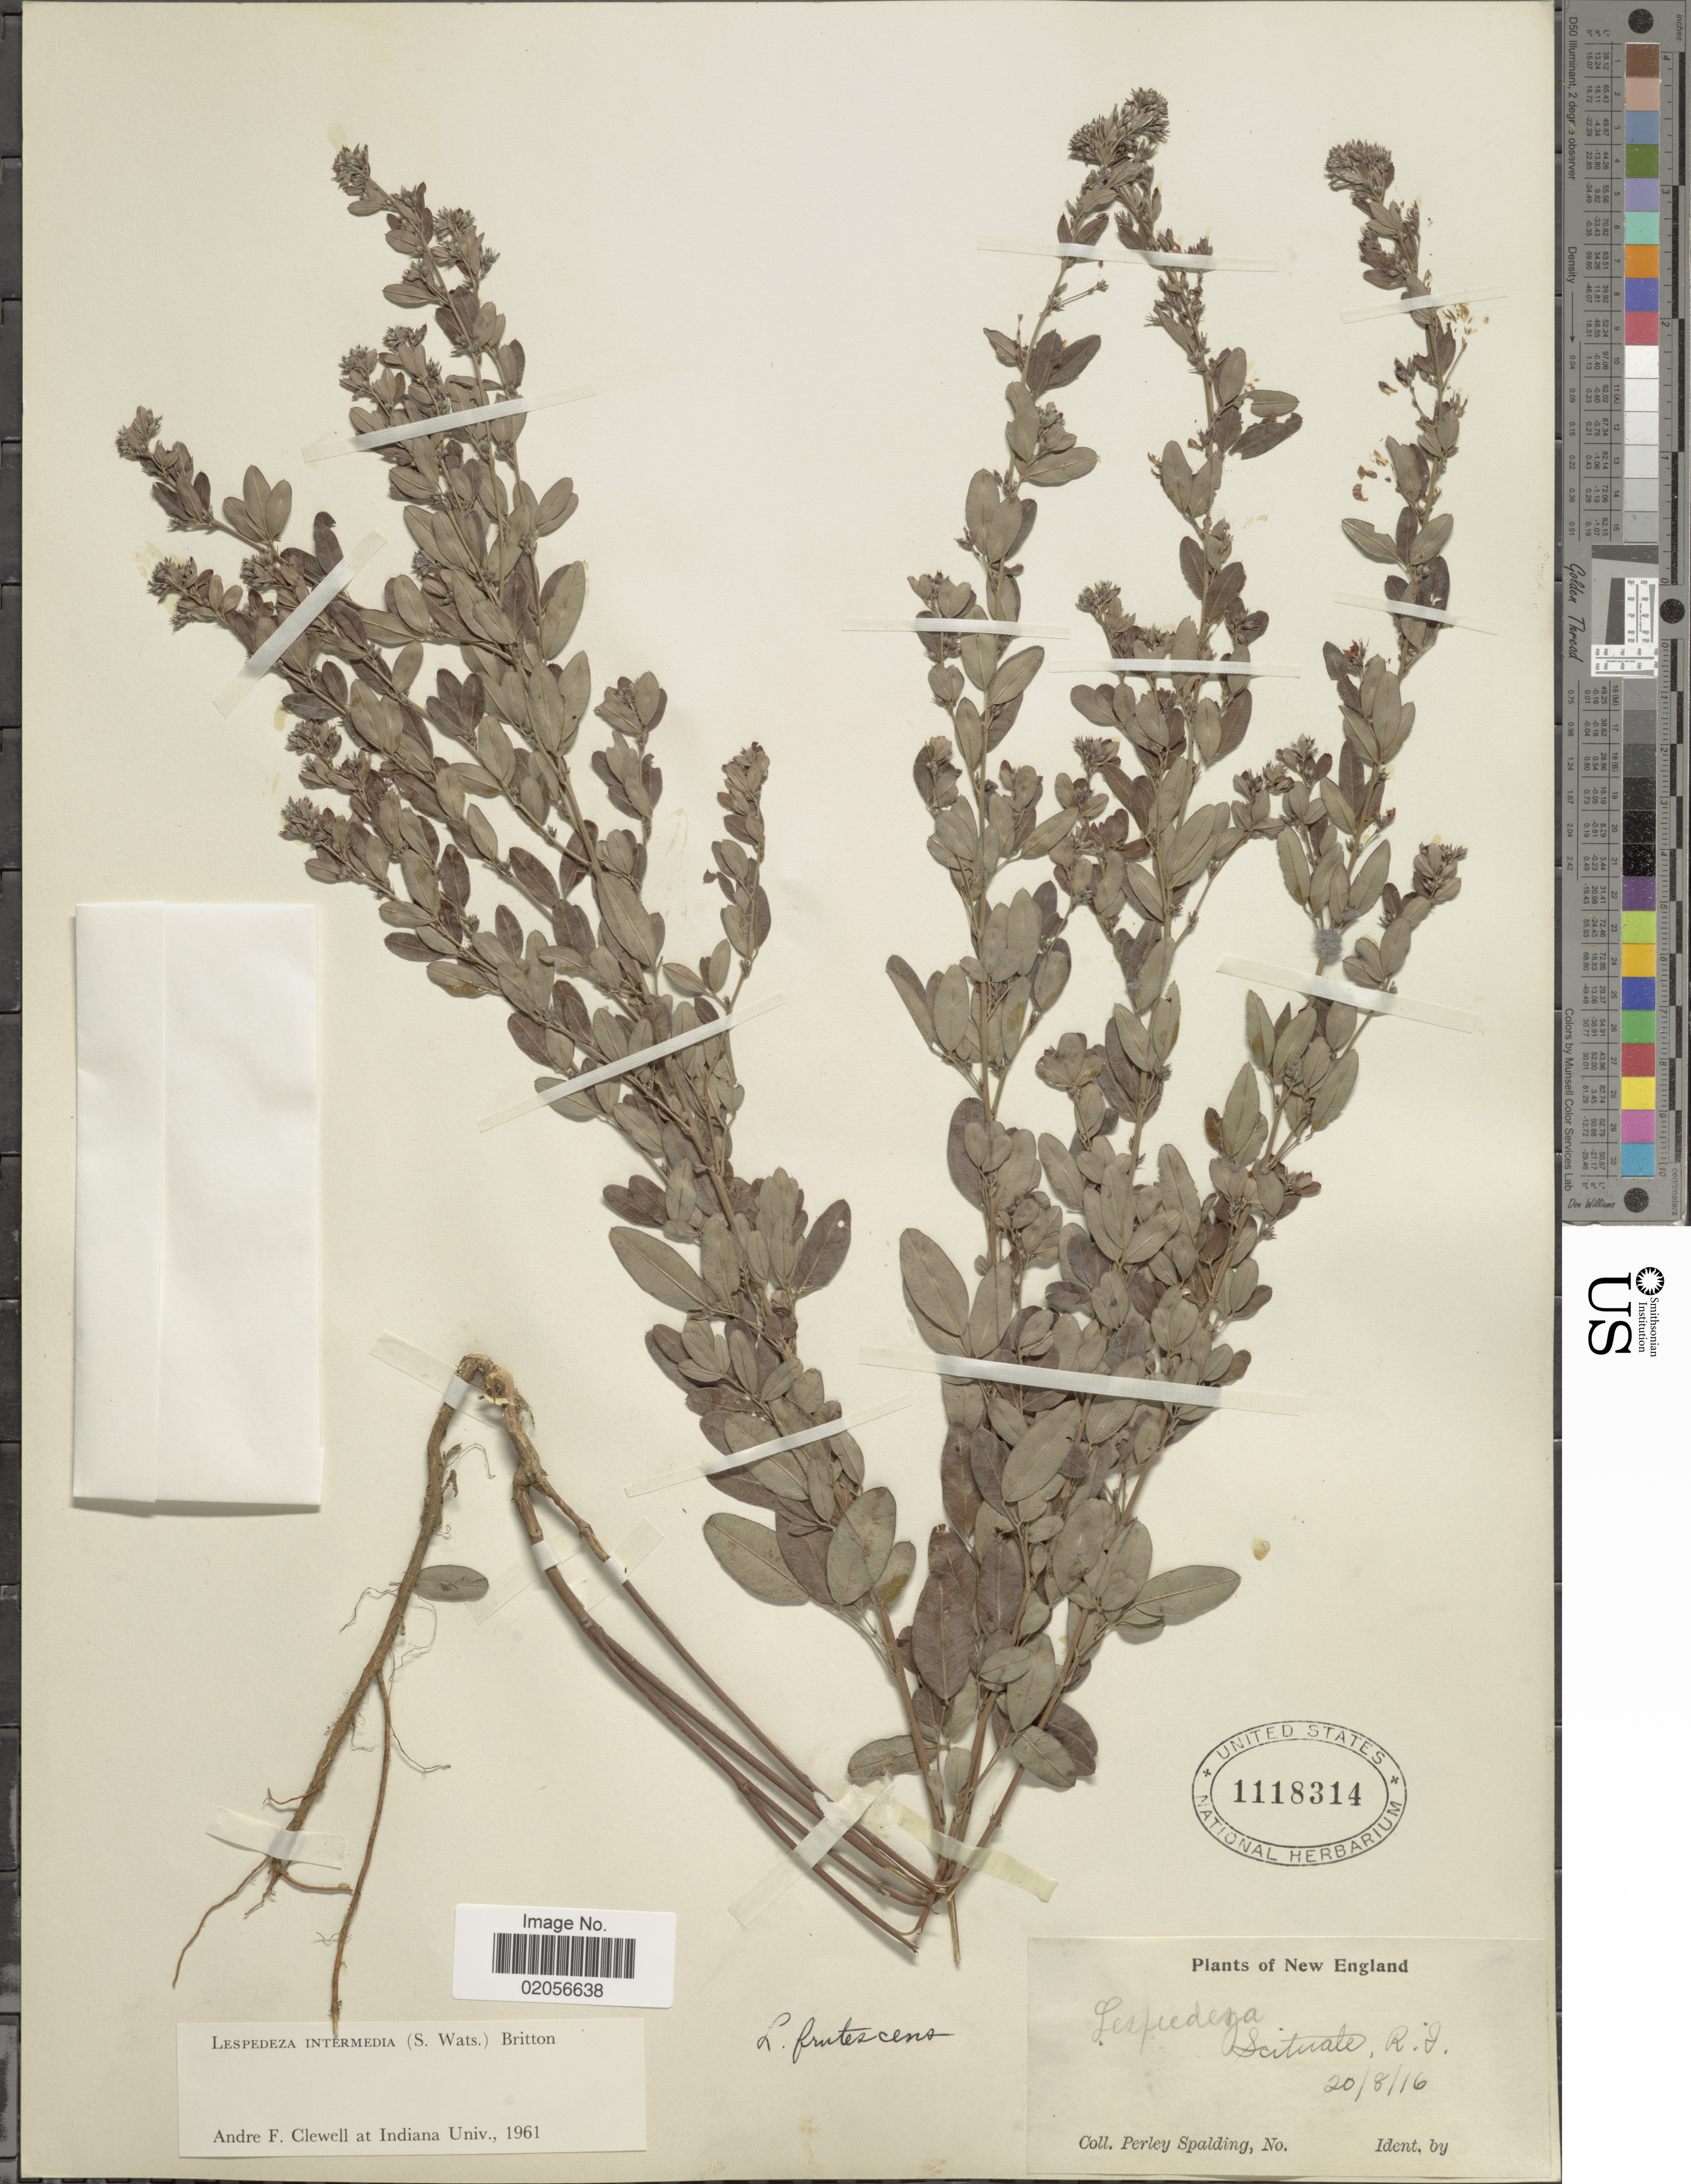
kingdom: Plantae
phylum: Tracheophyta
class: Magnoliopsida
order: Fabales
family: Fabaceae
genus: Lespedeza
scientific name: Lespedeza intermedia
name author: (S. Watson) Britton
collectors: P. Spalding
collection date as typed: Transcribed d/m/y: 20/8/16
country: United Kingdom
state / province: England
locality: New England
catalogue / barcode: US 1118314